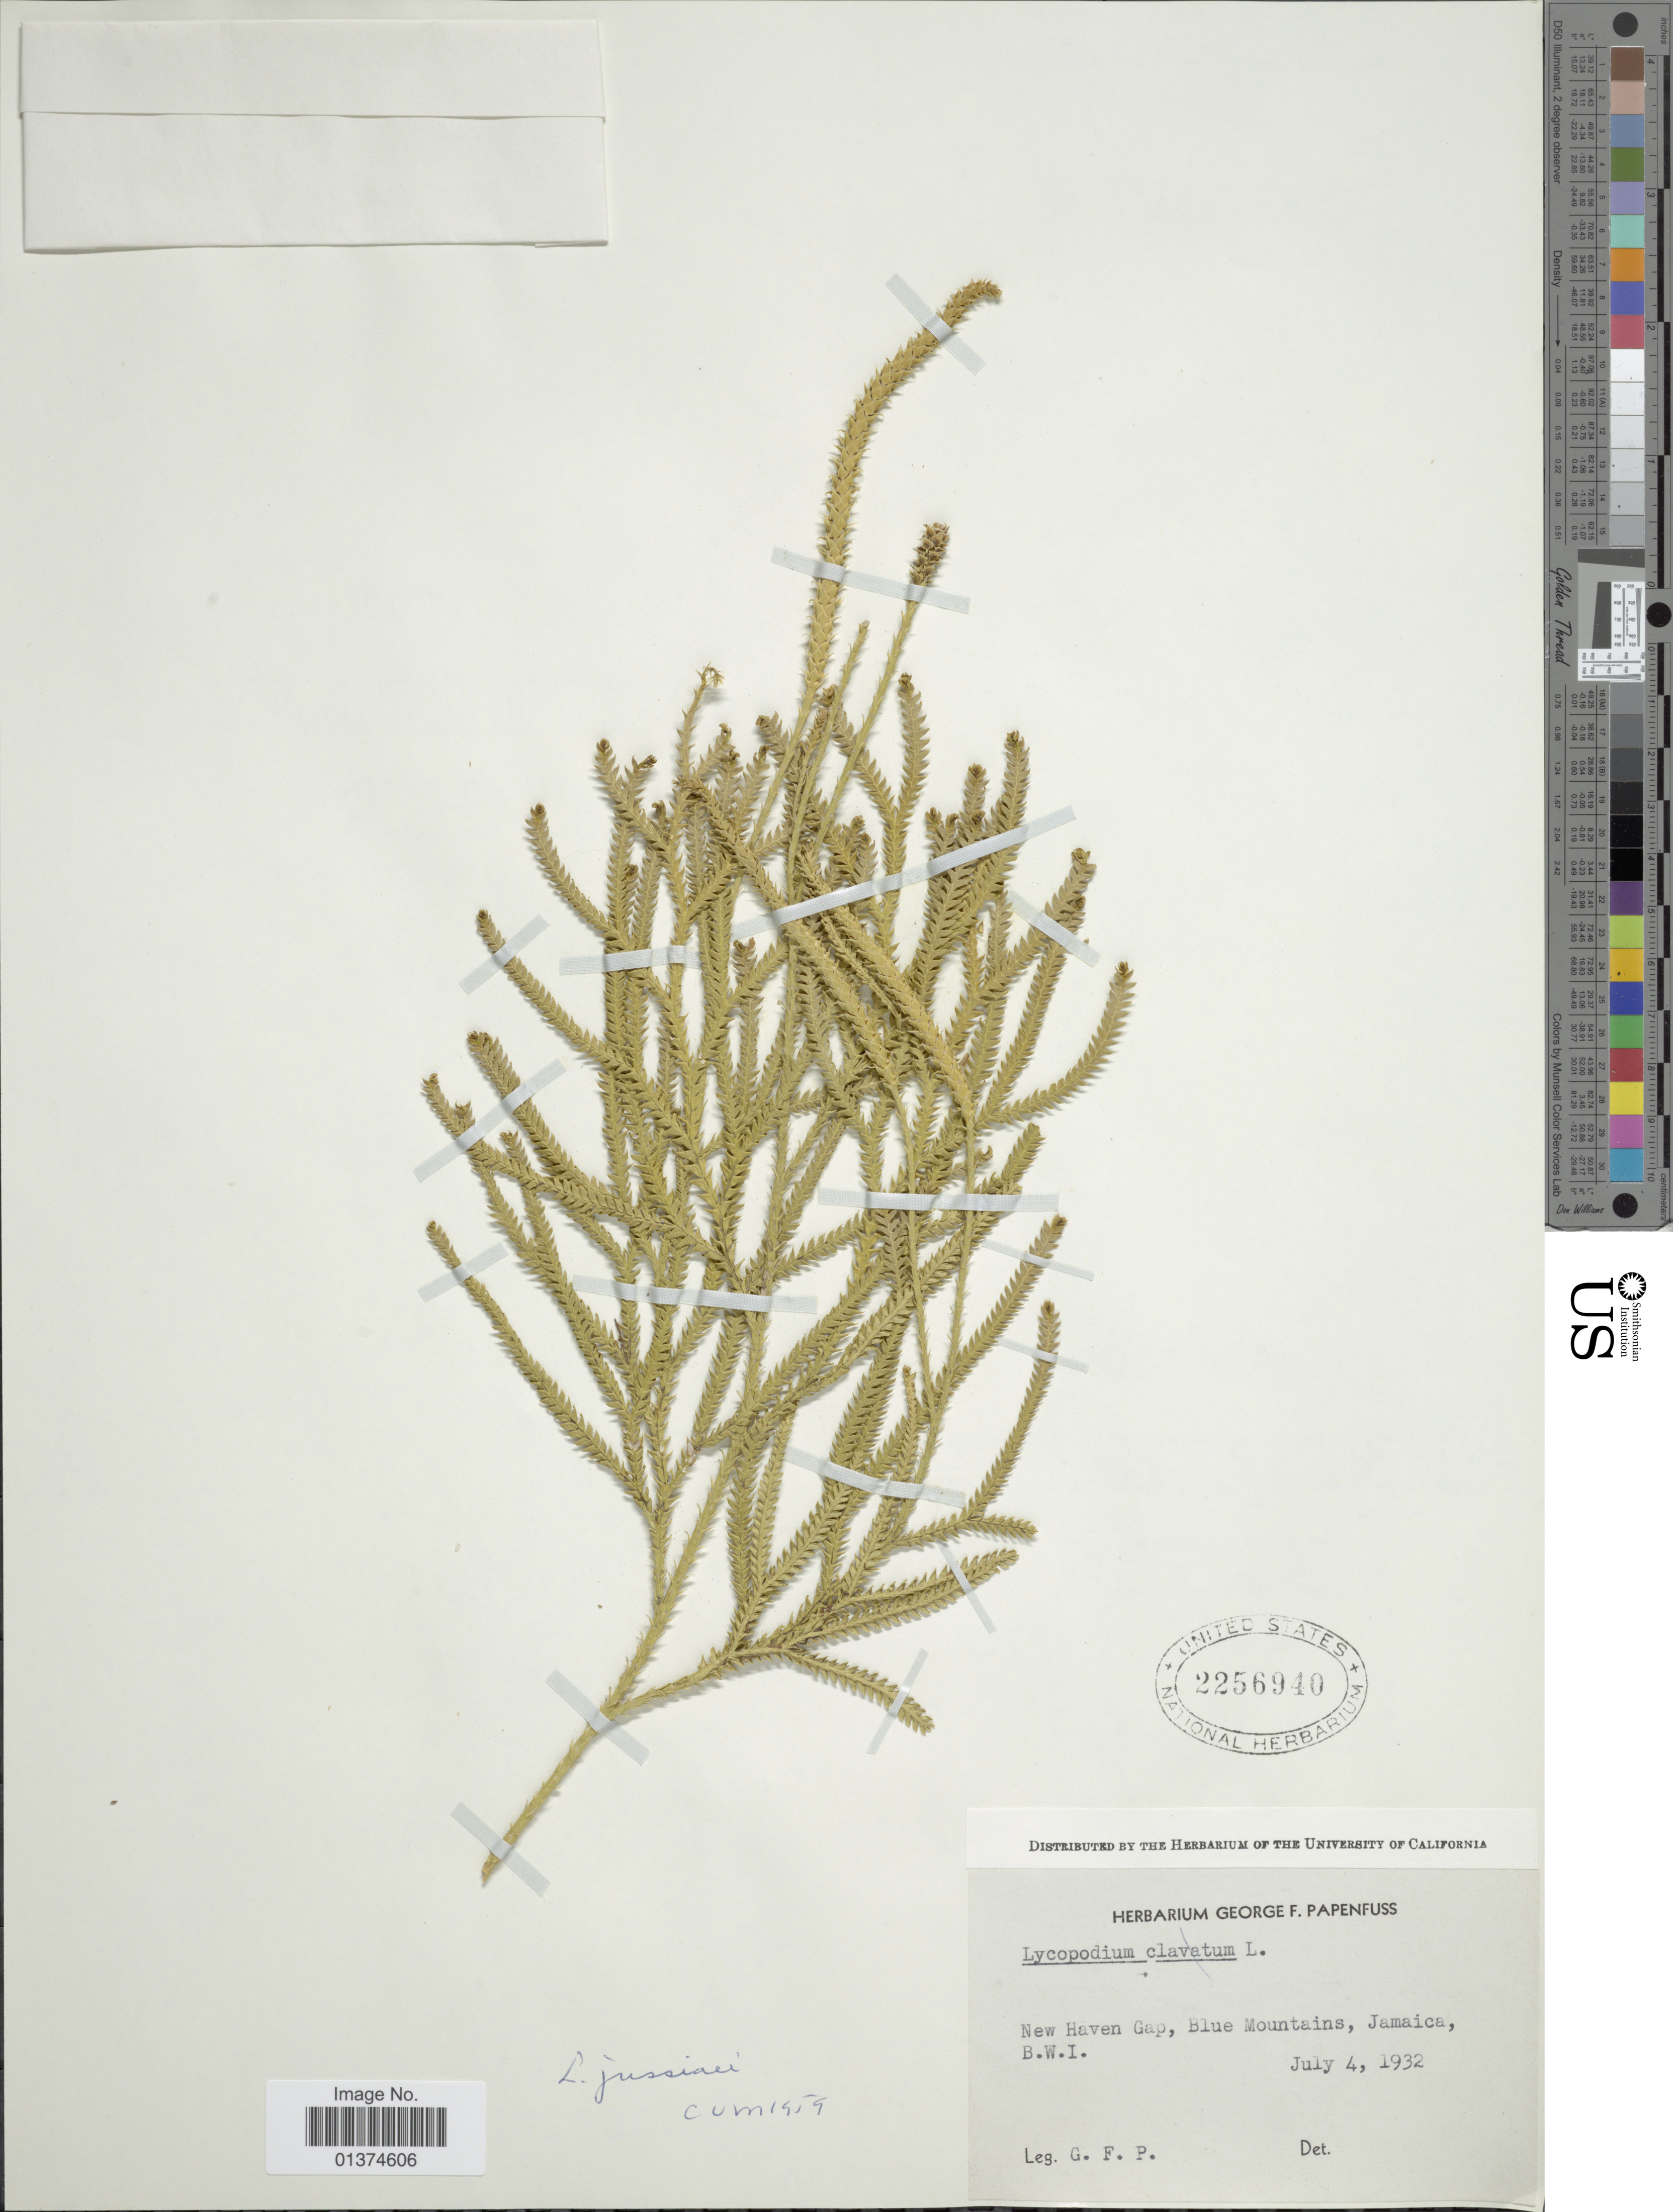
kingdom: Plantae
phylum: Tracheophyta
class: Lycopodiopsida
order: Lycopodiales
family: Lycopodiaceae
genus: Lycopodium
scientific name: Lycopodium clavatum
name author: L.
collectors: G. Papenfuss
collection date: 1932-07-04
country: Jamaica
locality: New Haven Gap, Blue Mountains, B.W.I.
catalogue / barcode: US 2256940